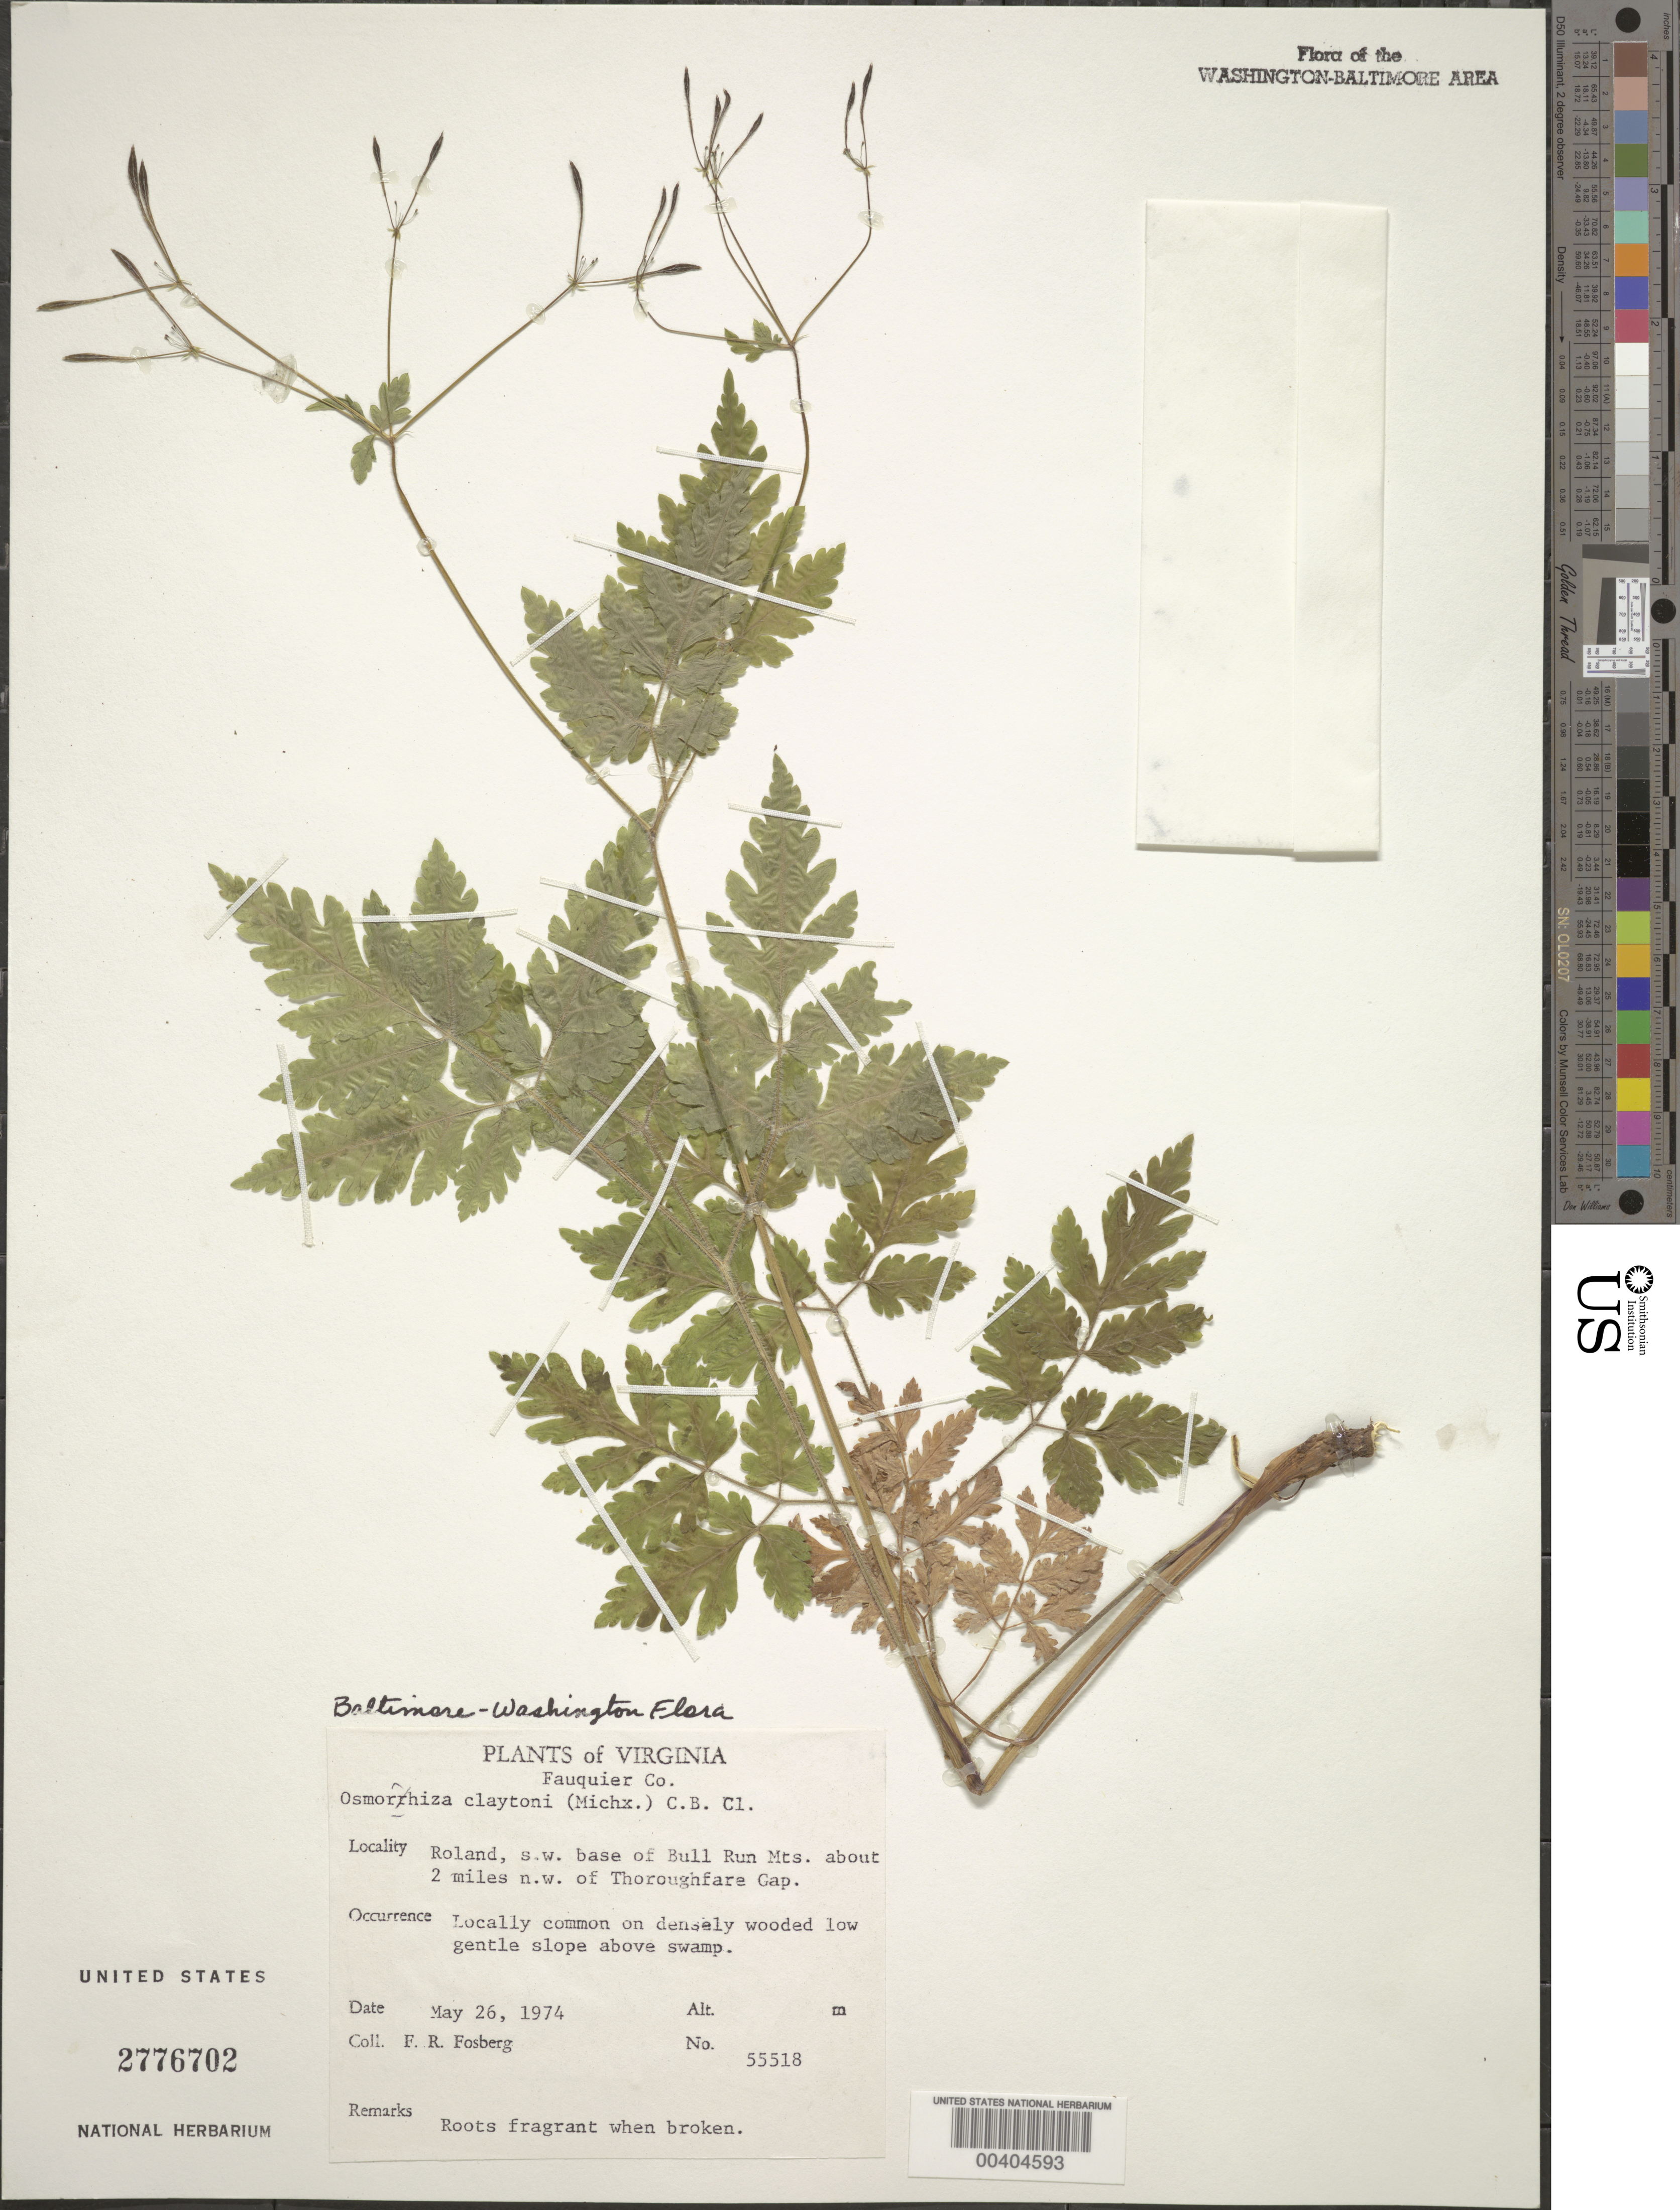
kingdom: Plantae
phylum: Tracheophyta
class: Magnoliopsida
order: Apiales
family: Apiaceae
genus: Osmorhiza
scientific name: Osmorhiza claytonii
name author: (Michx.) C.B. Clarke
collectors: F. R. Fosberg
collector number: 55518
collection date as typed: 26 May 1974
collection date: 1974-05-26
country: United States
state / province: Virginia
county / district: Fauquier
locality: Roland, southwest base of Bull Run Mts. Bull Run Mts.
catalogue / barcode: US 2776702